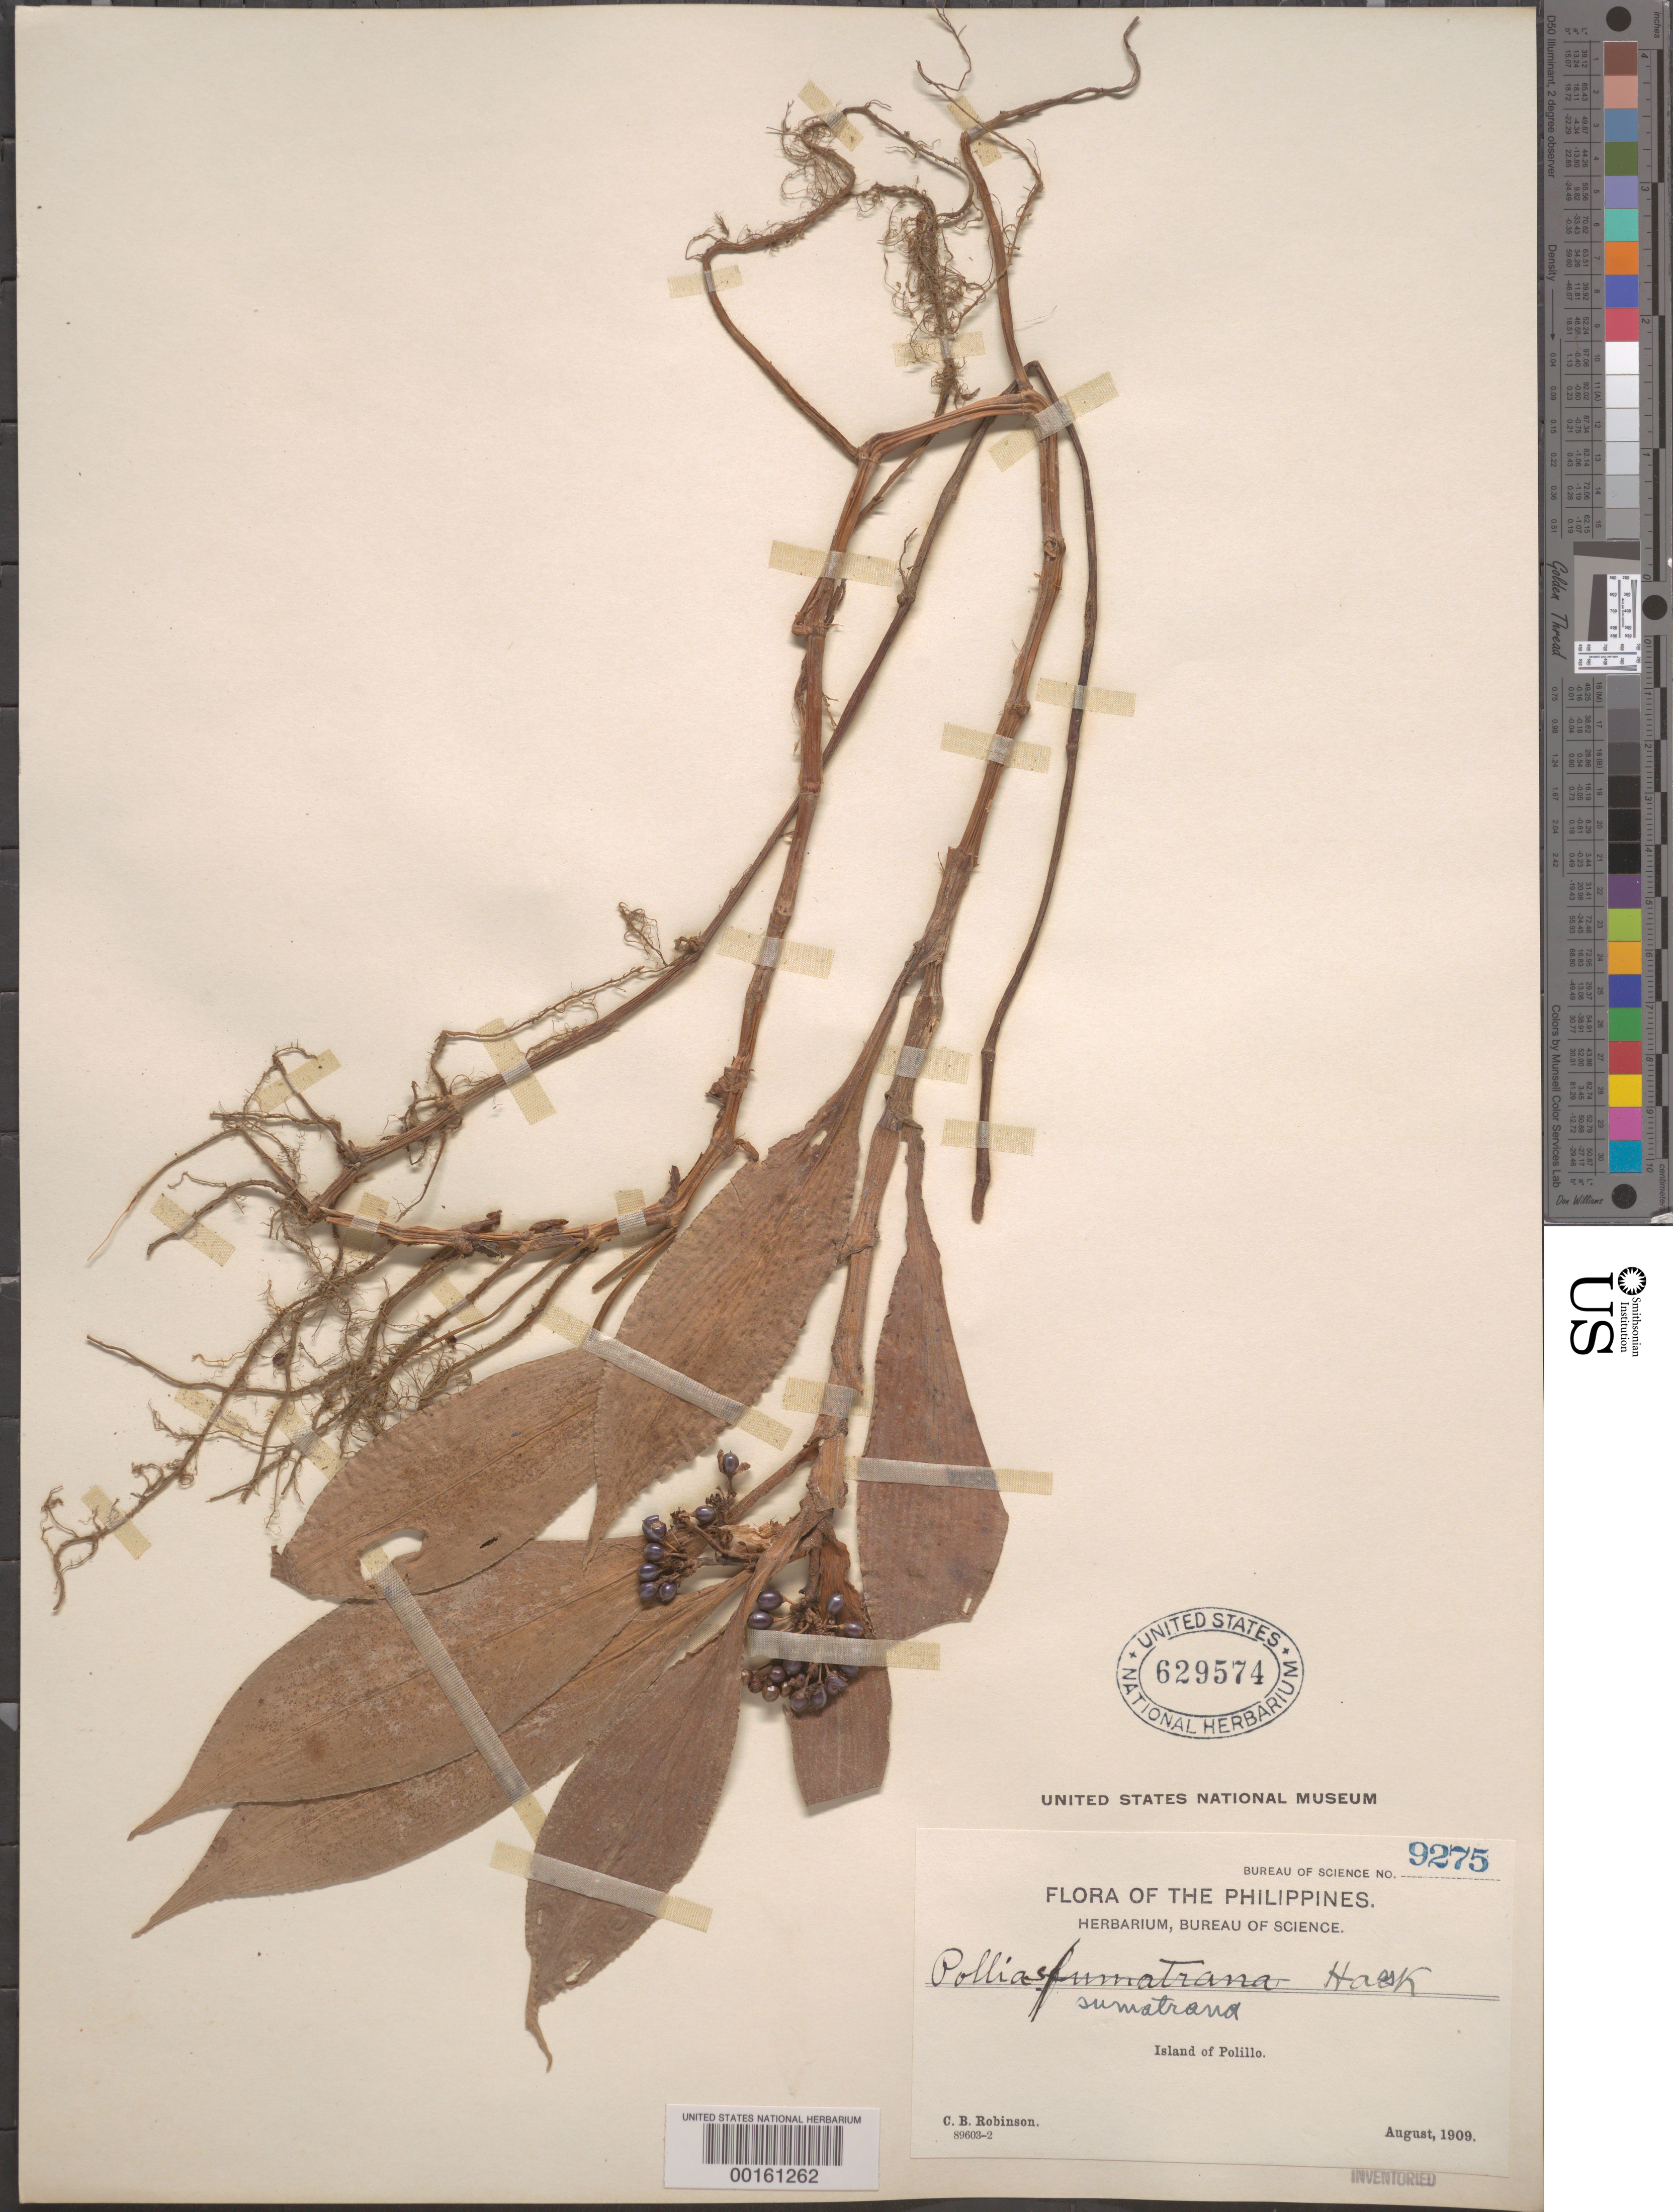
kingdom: Plantae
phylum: Tracheophyta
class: Liliopsida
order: Commelinales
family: Commelinaceae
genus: Pollia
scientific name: Pollia sumatrana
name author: Hassk.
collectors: C. Robinson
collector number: Bur. Sci. 9275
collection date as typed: Aug 1909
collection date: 1909-08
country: Philippines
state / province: Calabarzon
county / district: Quezon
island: Polillo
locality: Polillo island [Polillo Is.]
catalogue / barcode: US 629574